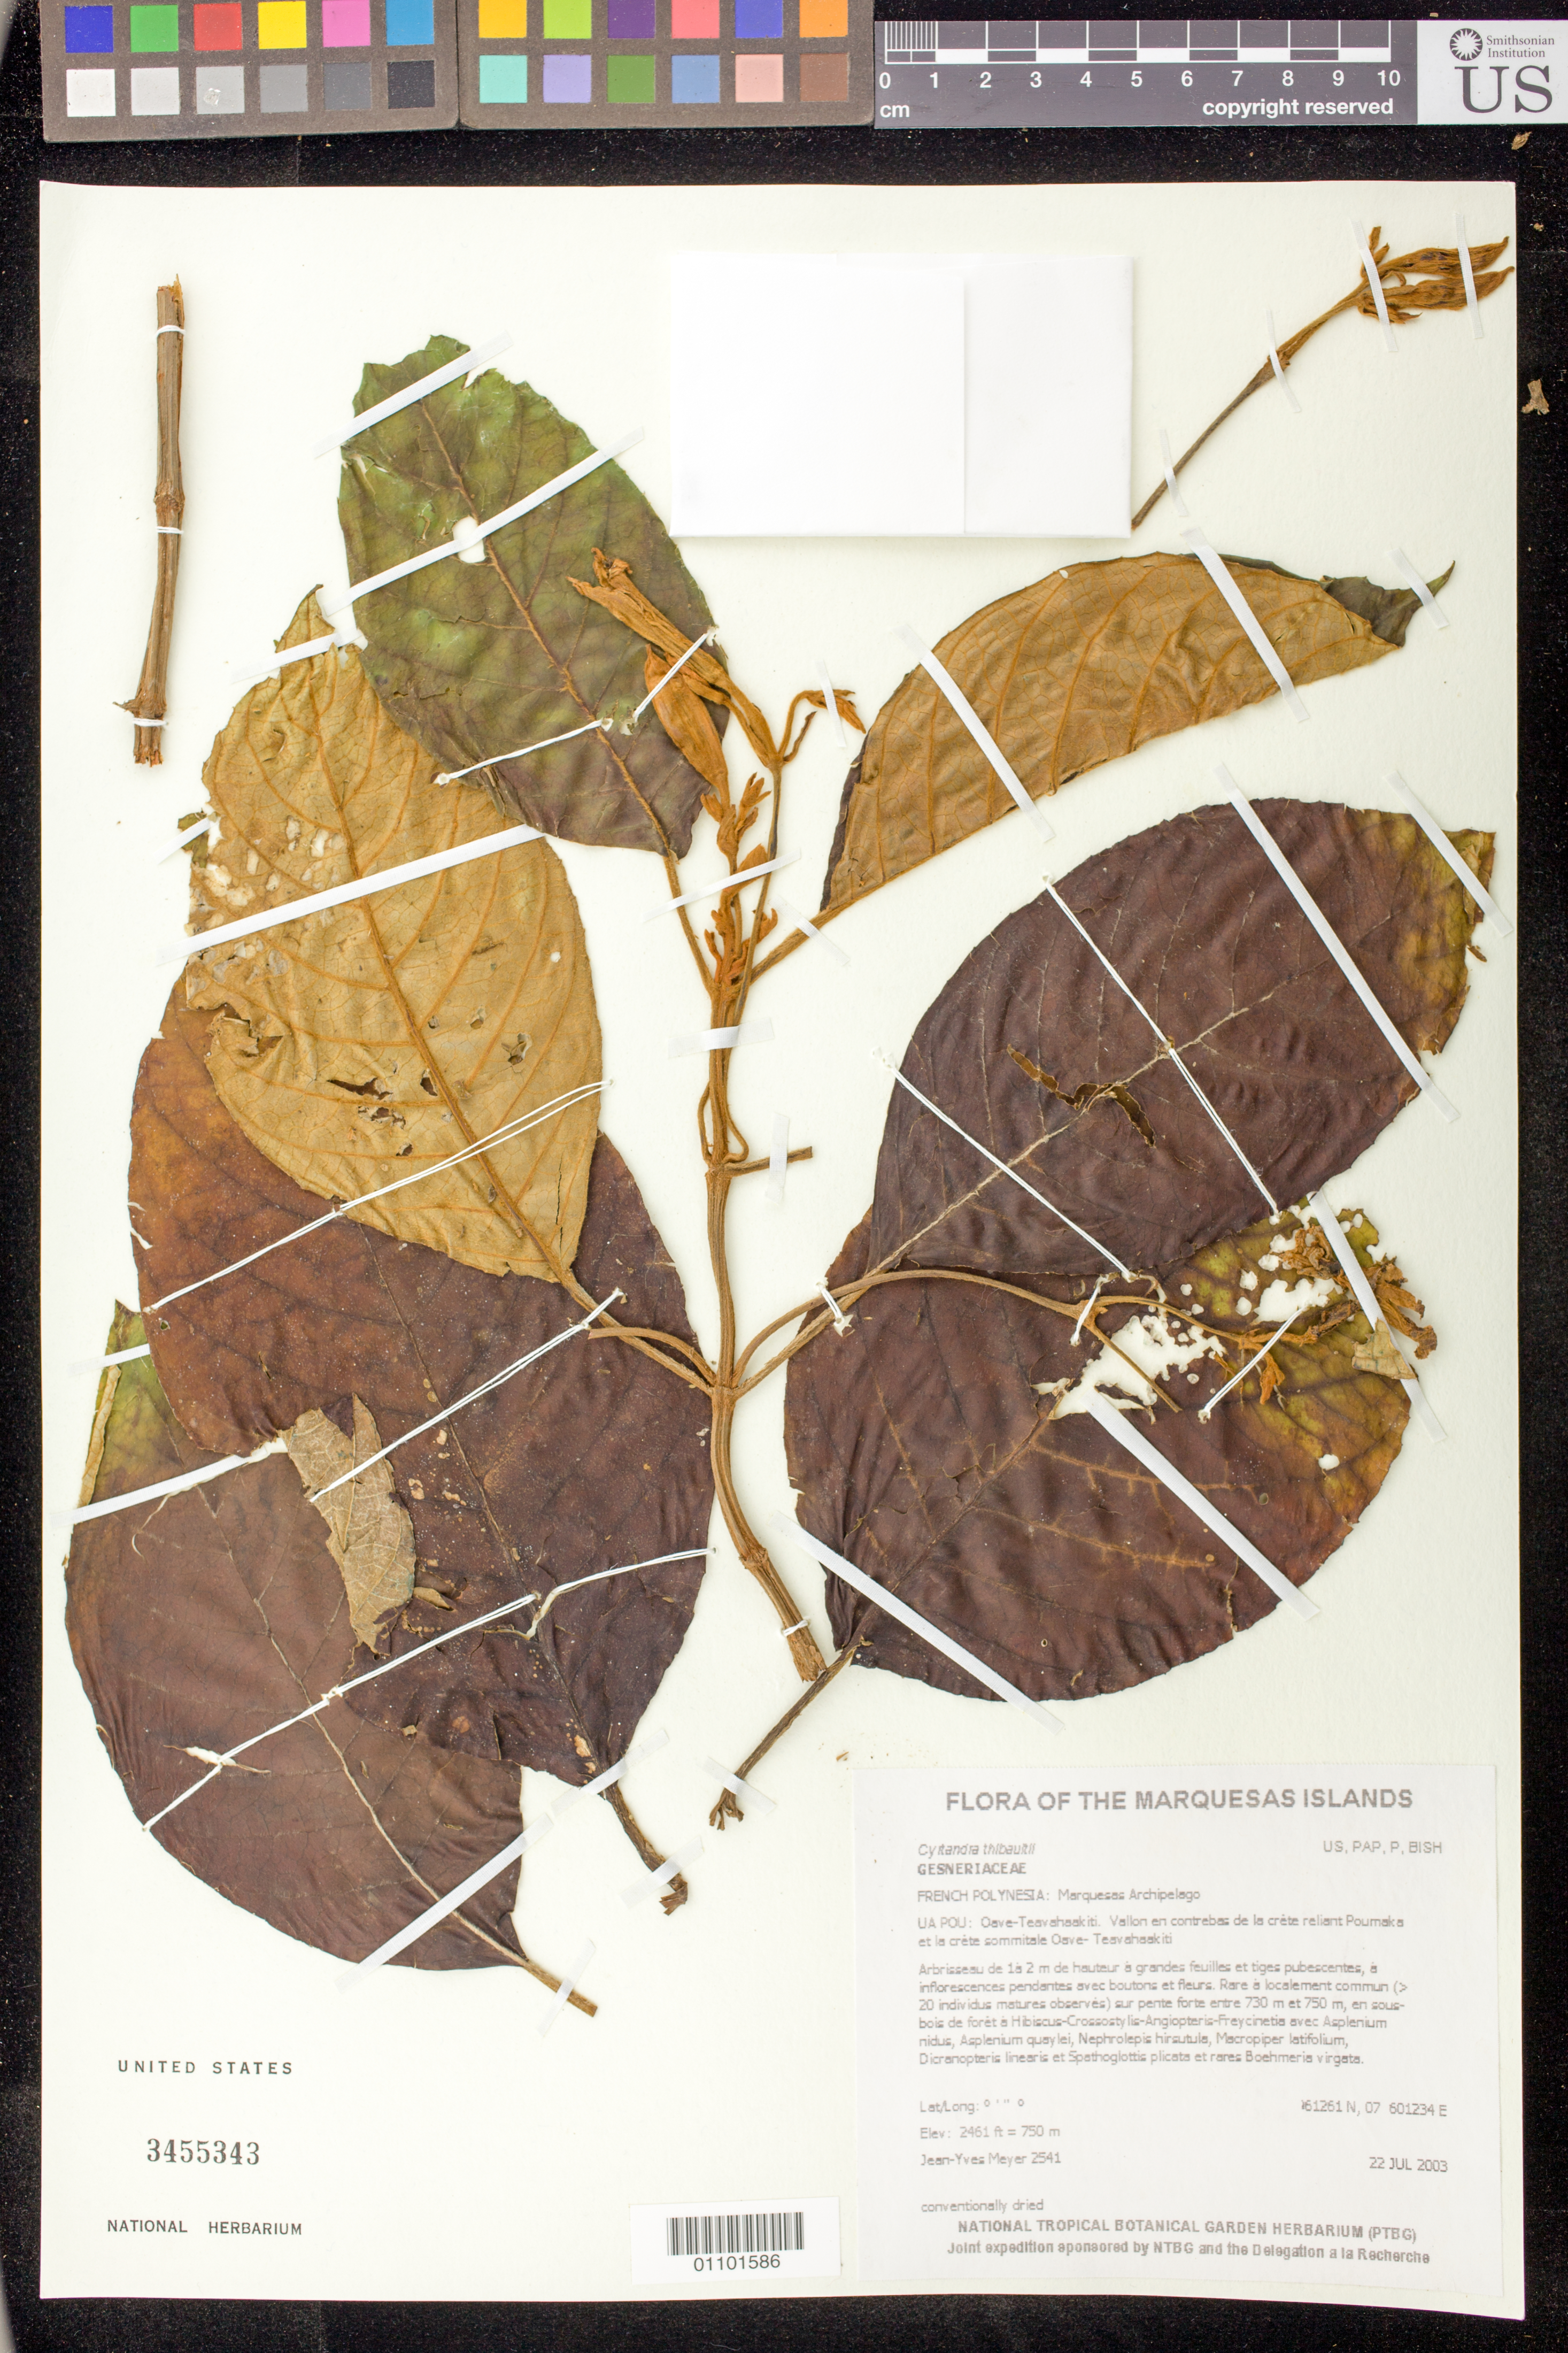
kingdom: Plantae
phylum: Tracheophyta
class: Magnoliopsida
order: Lamiales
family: Gesneriaceae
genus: Cyrtandra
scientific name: Cyrtandra thibaultii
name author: Fosberg & Sachet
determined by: Wagner, W. L., (BOT), Smithsonian Institution - National Museum of Natural History (UNITED STATES)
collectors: J.-Y. Meyer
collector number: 2541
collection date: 2003-07-22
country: French Polynesia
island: Ua Pou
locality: Oave-Teavahaakiti. Vallon en contrebas de la crête reliant Poumaka et la crête sommitale Oave- Teavahaakiti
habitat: En sous-bois de forêt à Hibiscus - Crossostylis - Angiopteris - Freycinetia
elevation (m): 750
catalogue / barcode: US 3455343